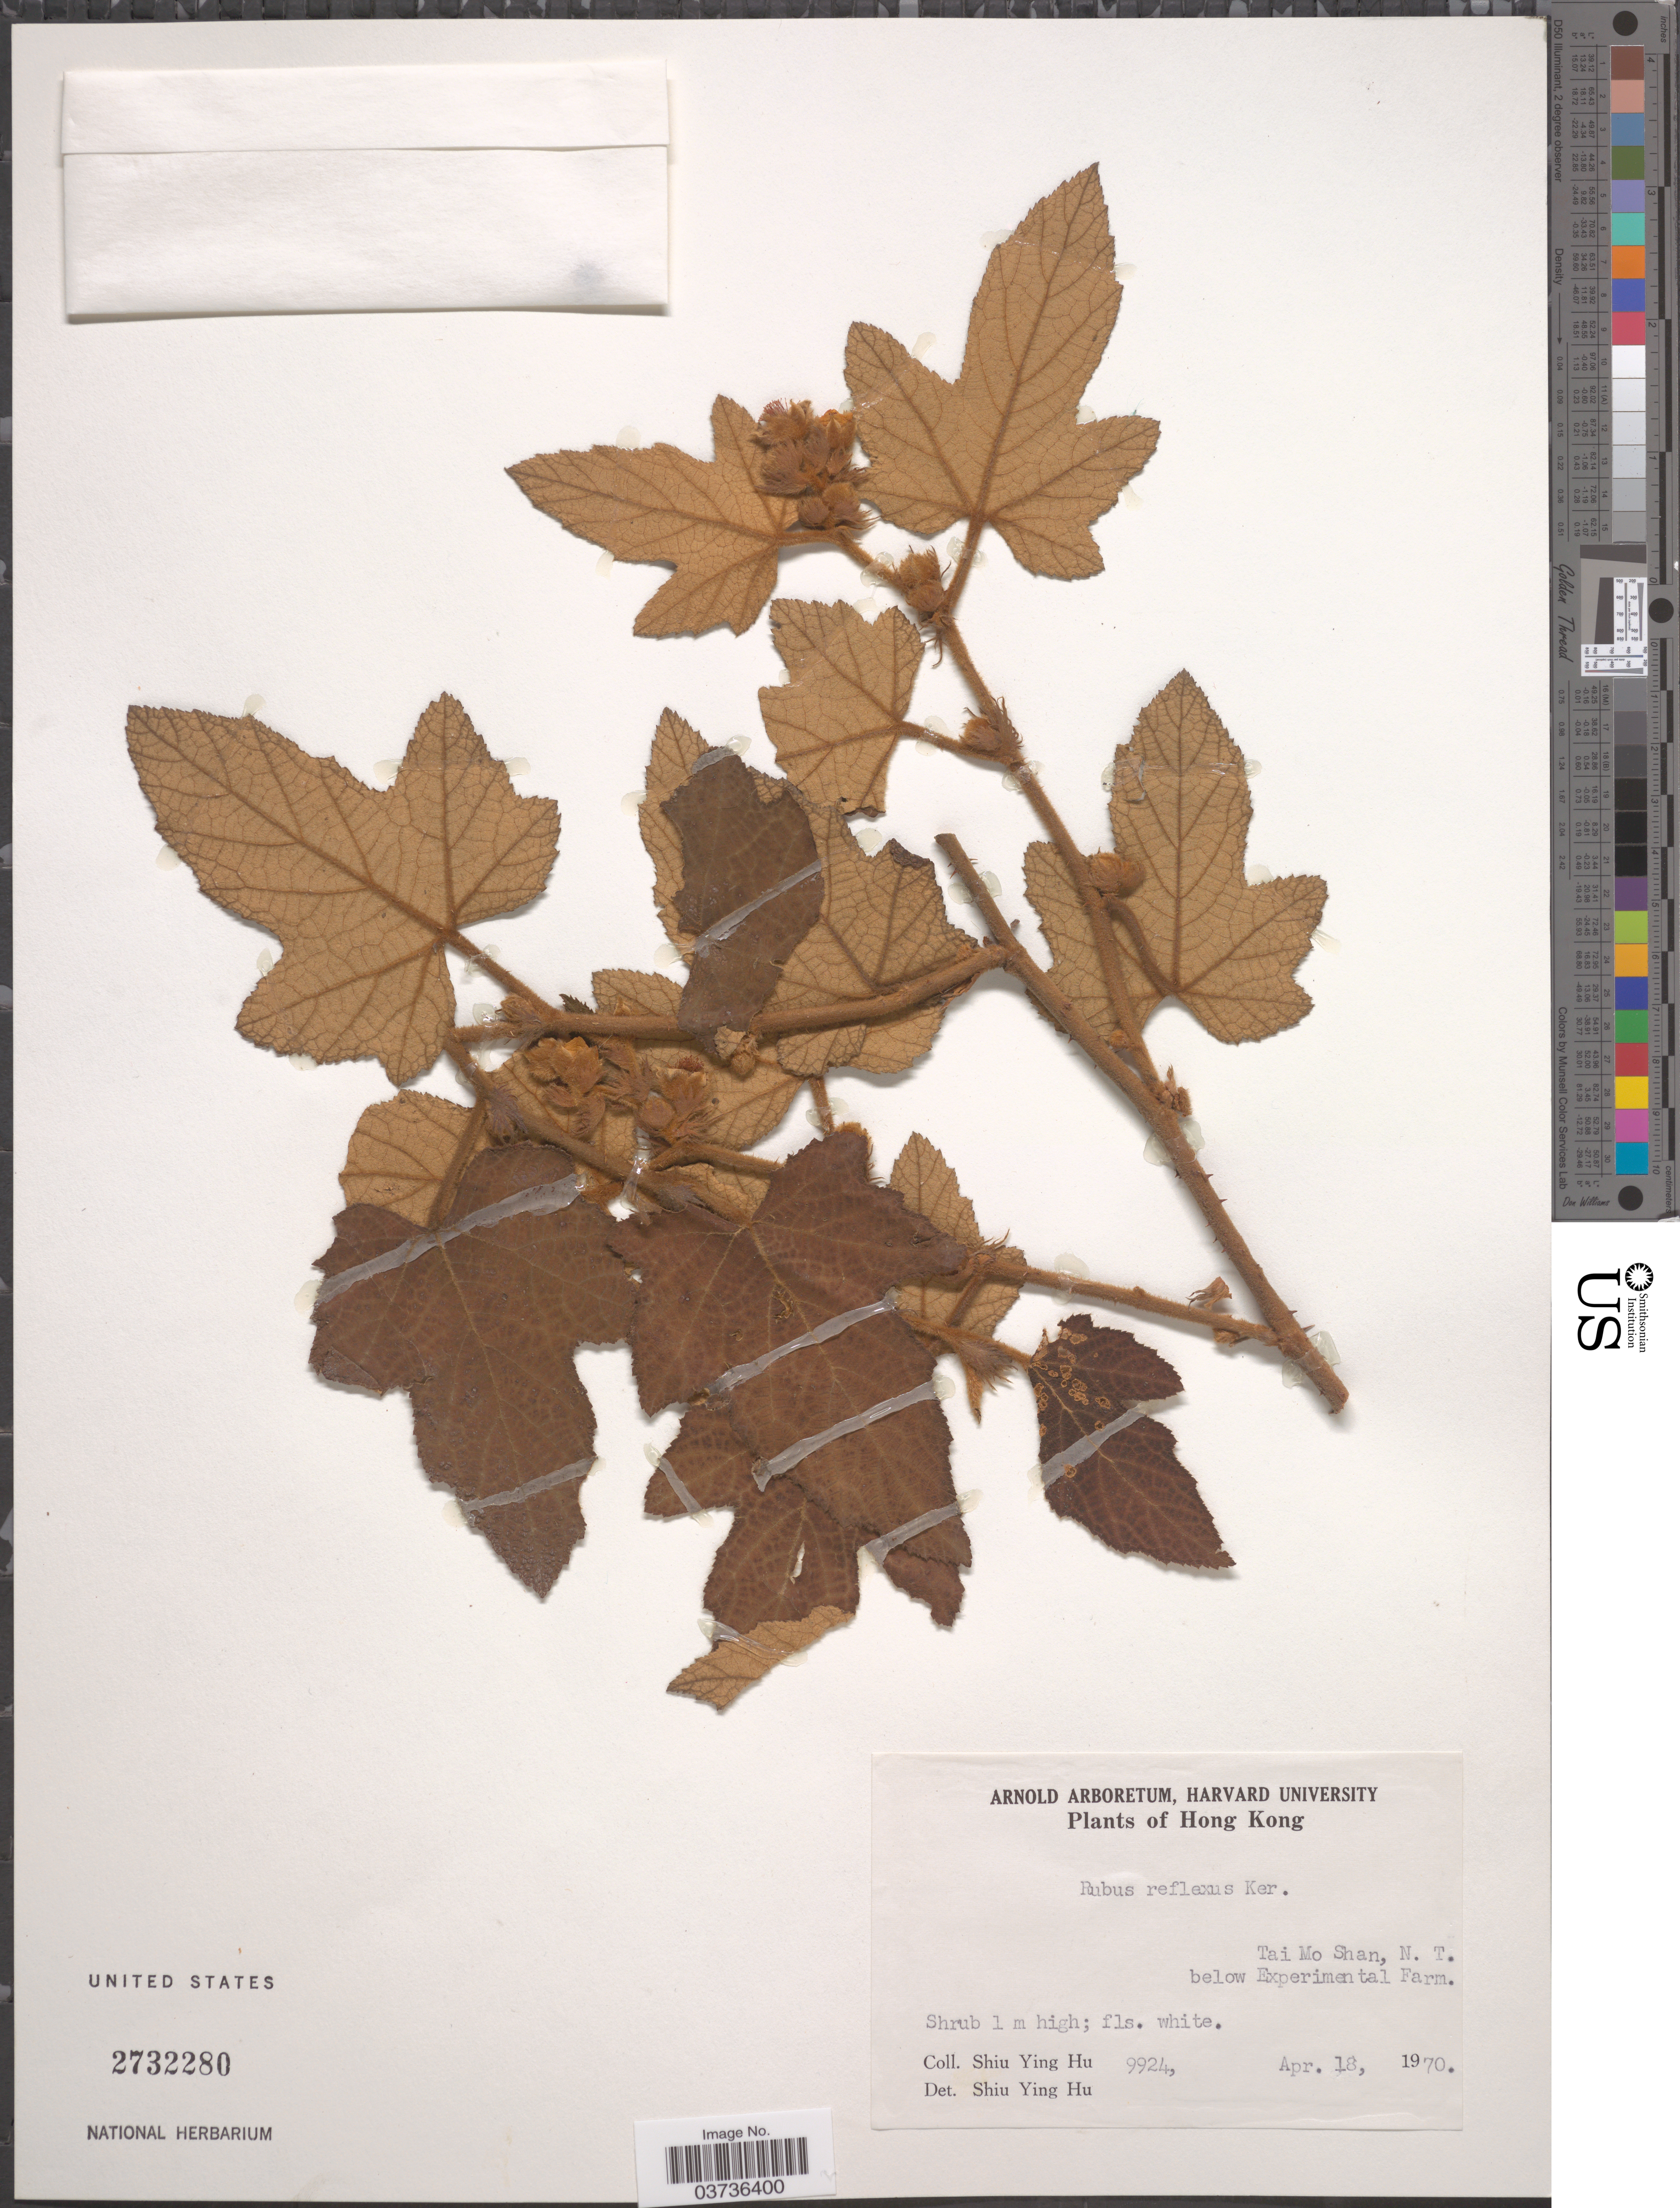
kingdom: Plantae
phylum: Tracheophyta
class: Magnoliopsida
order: Rosales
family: Rosaceae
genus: Rubus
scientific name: Rubus reflexus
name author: Ker Gawl.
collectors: S. Y. Hu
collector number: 9924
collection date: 1970-04-18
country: China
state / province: Hong Kong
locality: Tai Mo Shan, N. T. below Experimental Farm.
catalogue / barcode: US 2732280